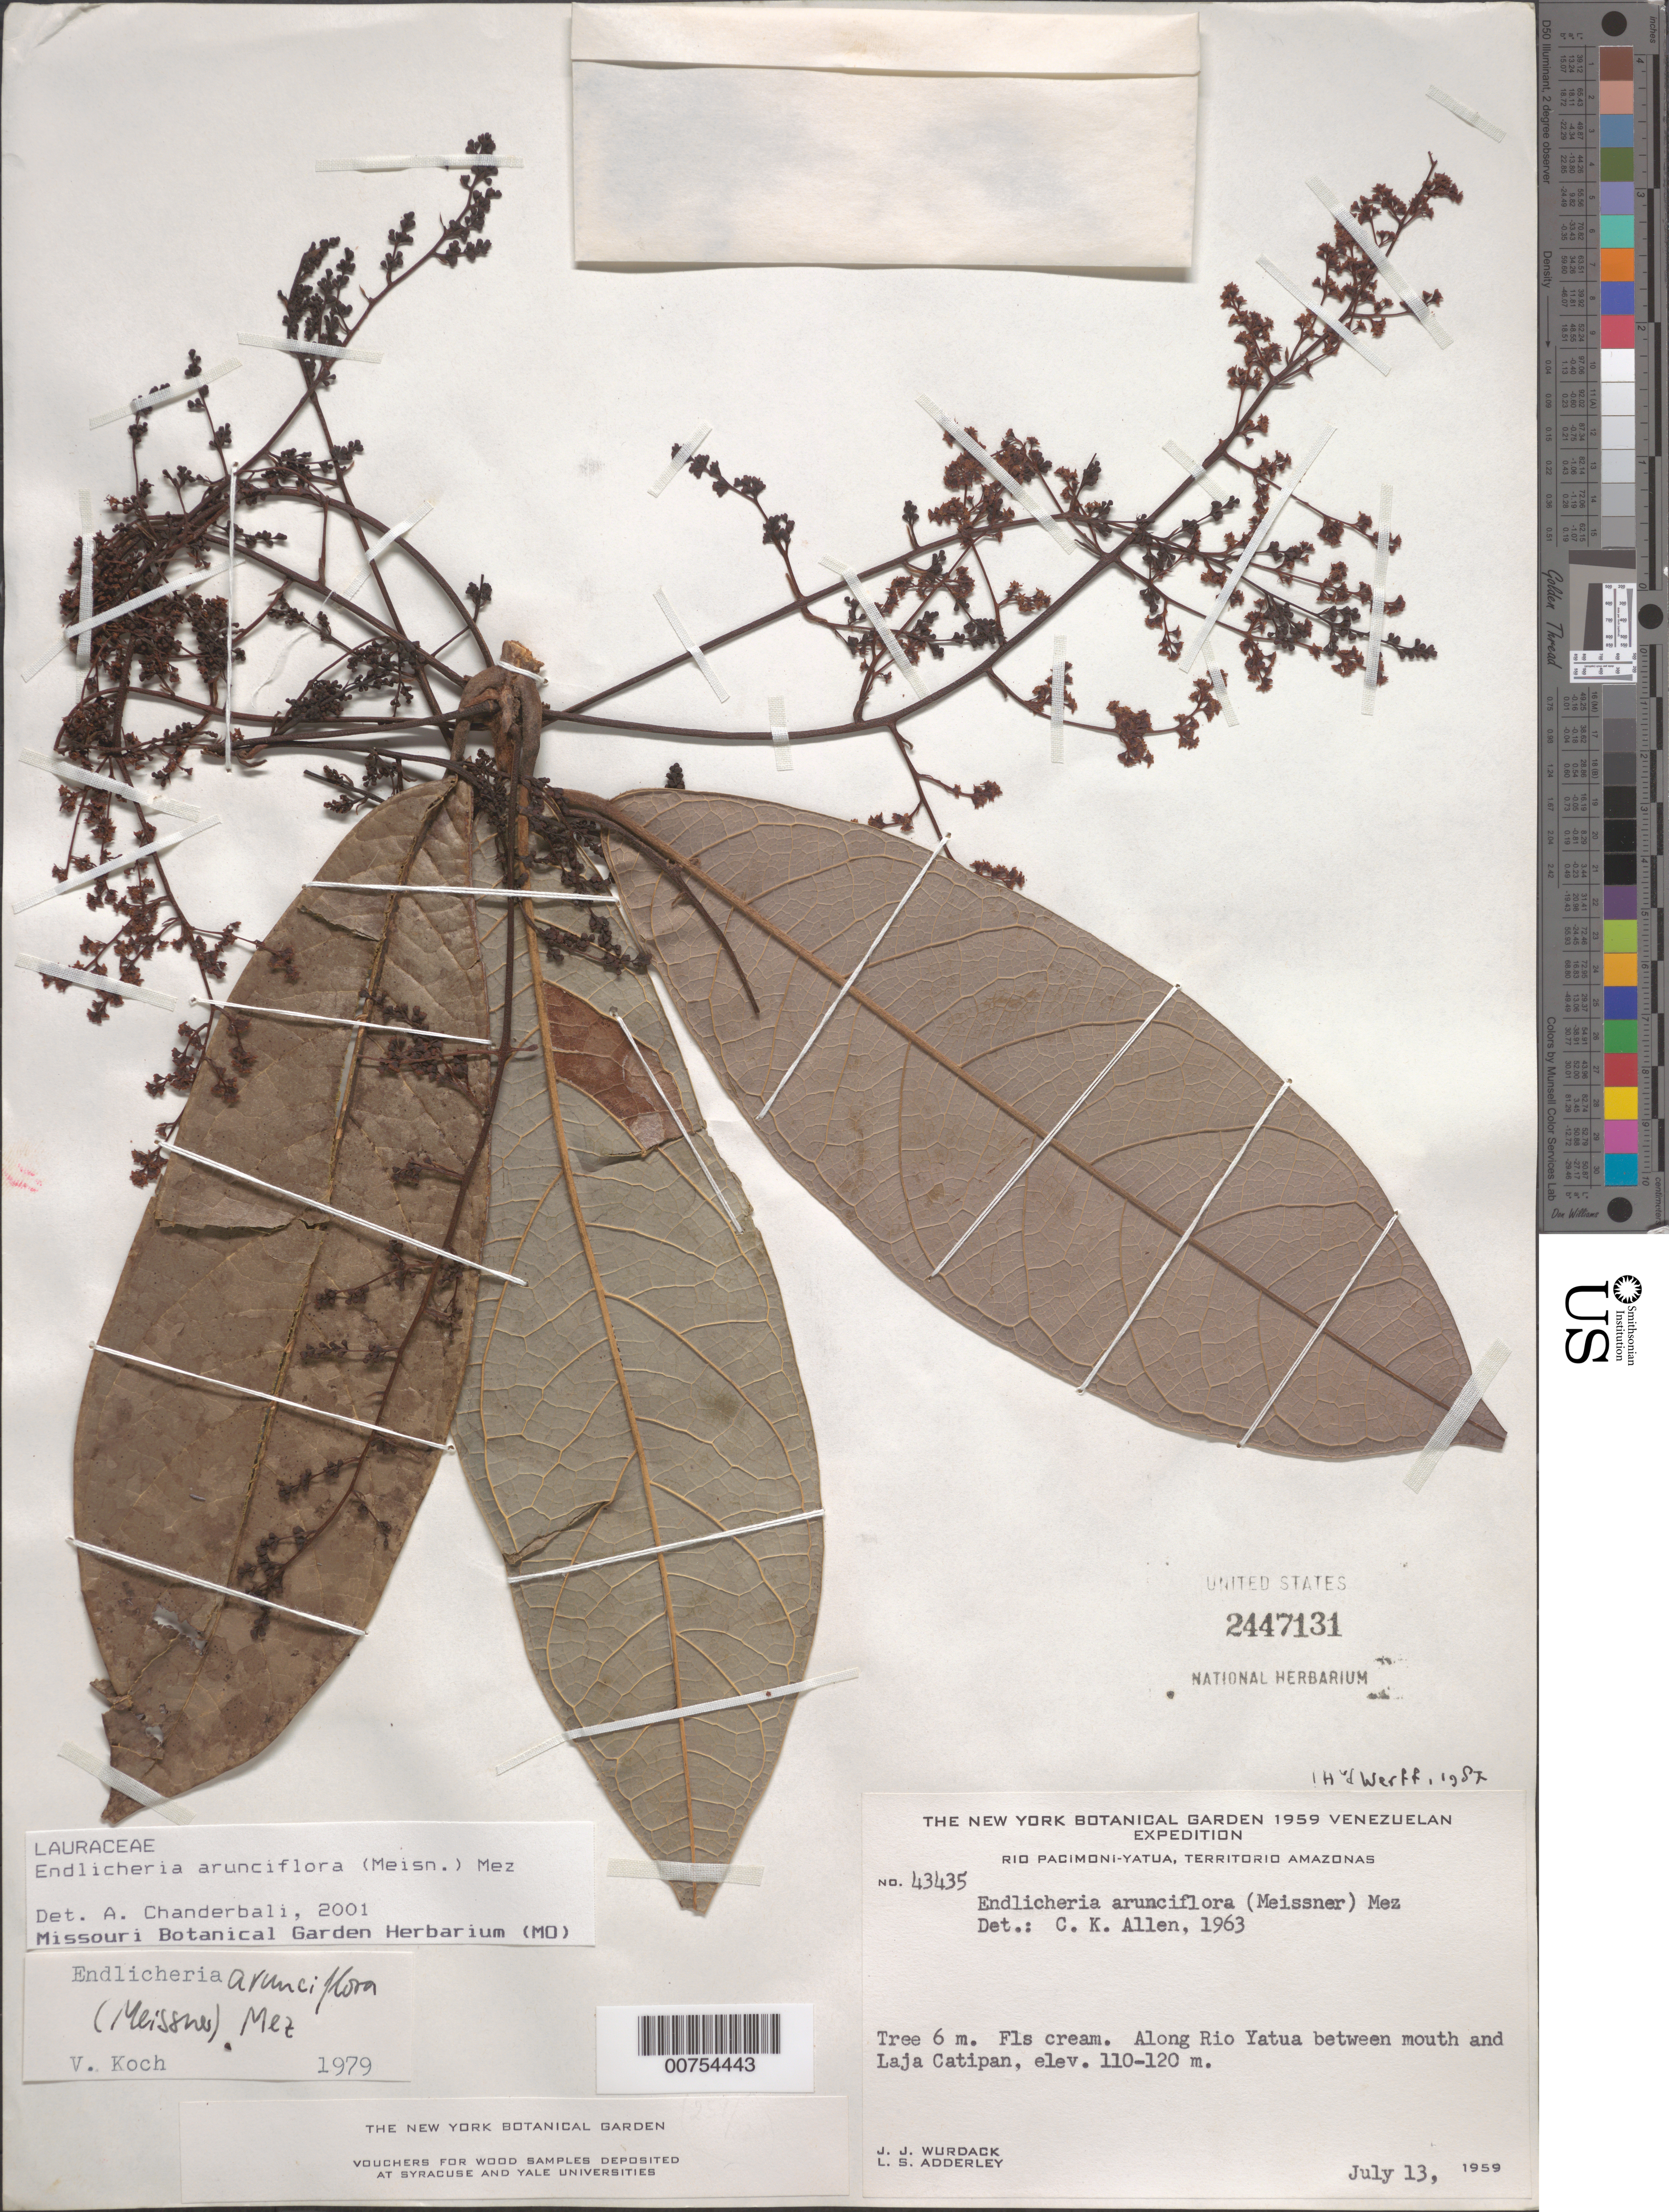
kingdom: Plantae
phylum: Tracheophyta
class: Magnoliopsida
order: Laurales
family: Lauraceae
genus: Endlicheria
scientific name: Endlicheria arunciflora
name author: (Meisn.) Mez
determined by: Chanderbali, Andre Shashi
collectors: J. J. Wurdack & L. S. Adderley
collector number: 43435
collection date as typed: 13-Jul-59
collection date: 1959-07-13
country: Venezuela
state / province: Amazonas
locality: Río Yatua, between mouth and Laja Catipan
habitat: Along river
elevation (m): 110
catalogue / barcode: US 2447131